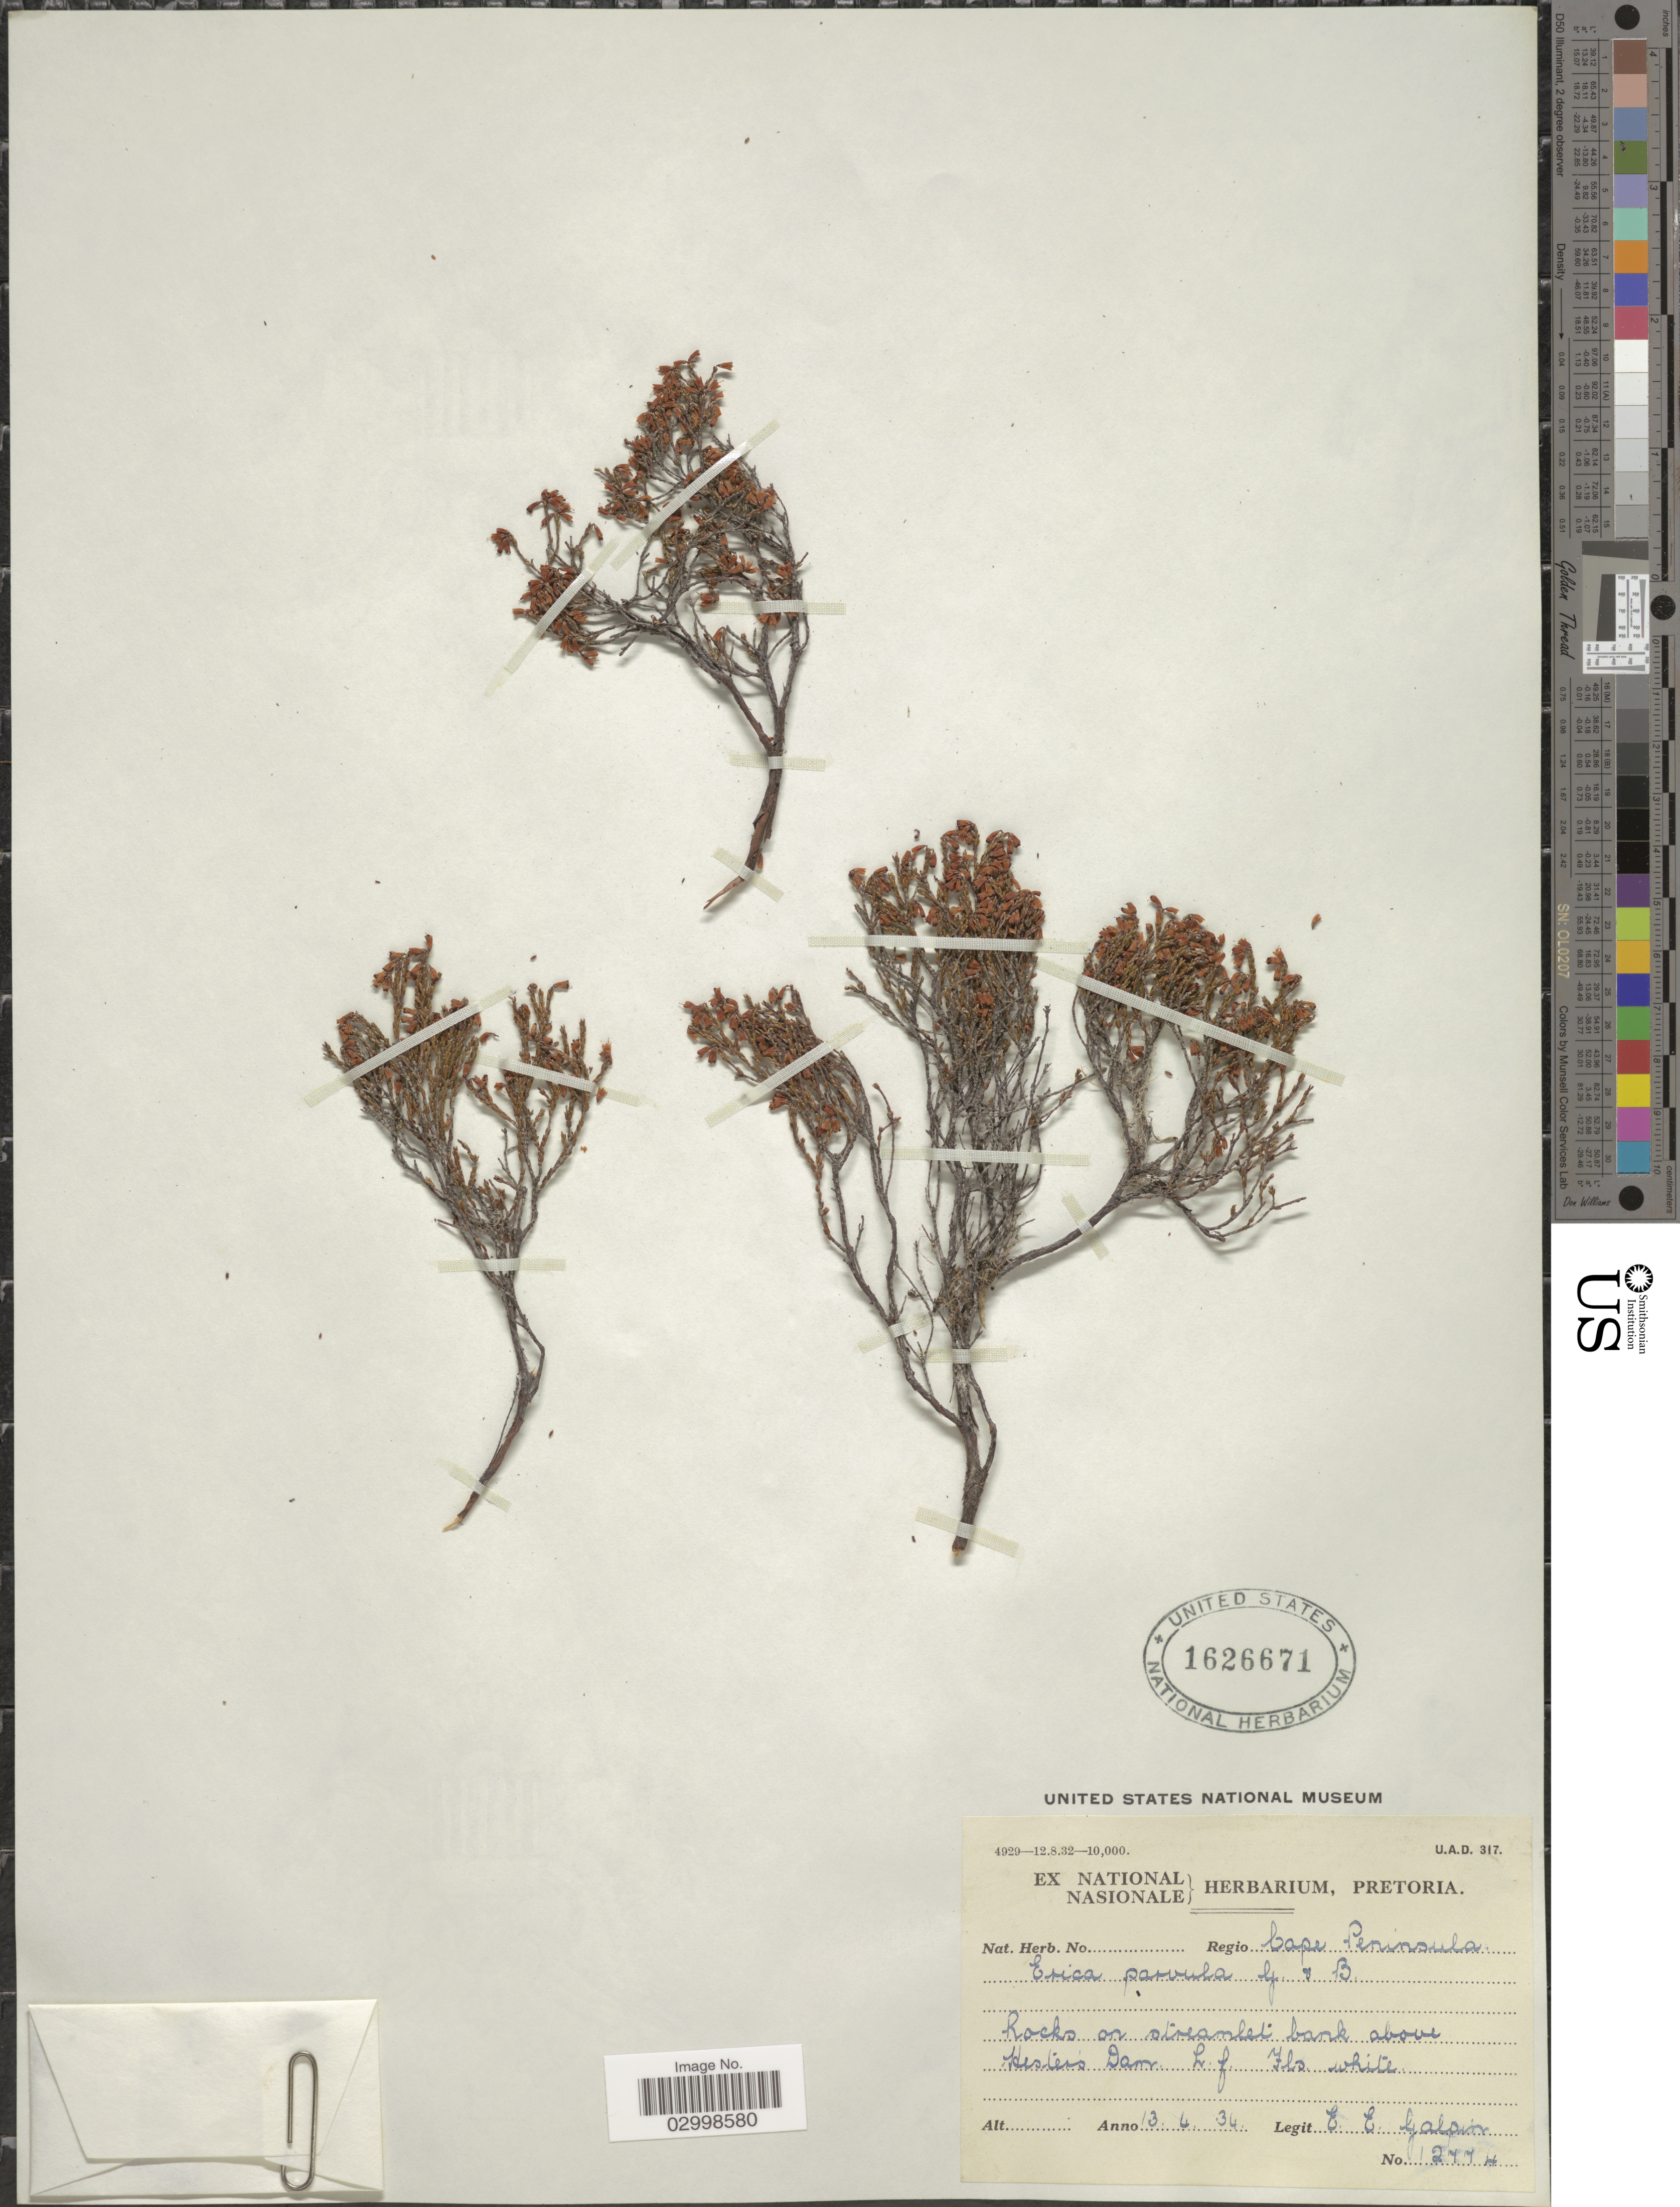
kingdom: Plantae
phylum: Tracheophyta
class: Magnoliopsida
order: Ericales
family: Ericaceae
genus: Erica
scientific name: Erica parvula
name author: Guthrie & Bolus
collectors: E. Galpin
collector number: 12774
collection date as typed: Transcribed d/m/y: 13/4/34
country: South Africa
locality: Cape Peninsula, Rocks on streamlet bank above Hester's Dam L. F.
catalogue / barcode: US 1626671